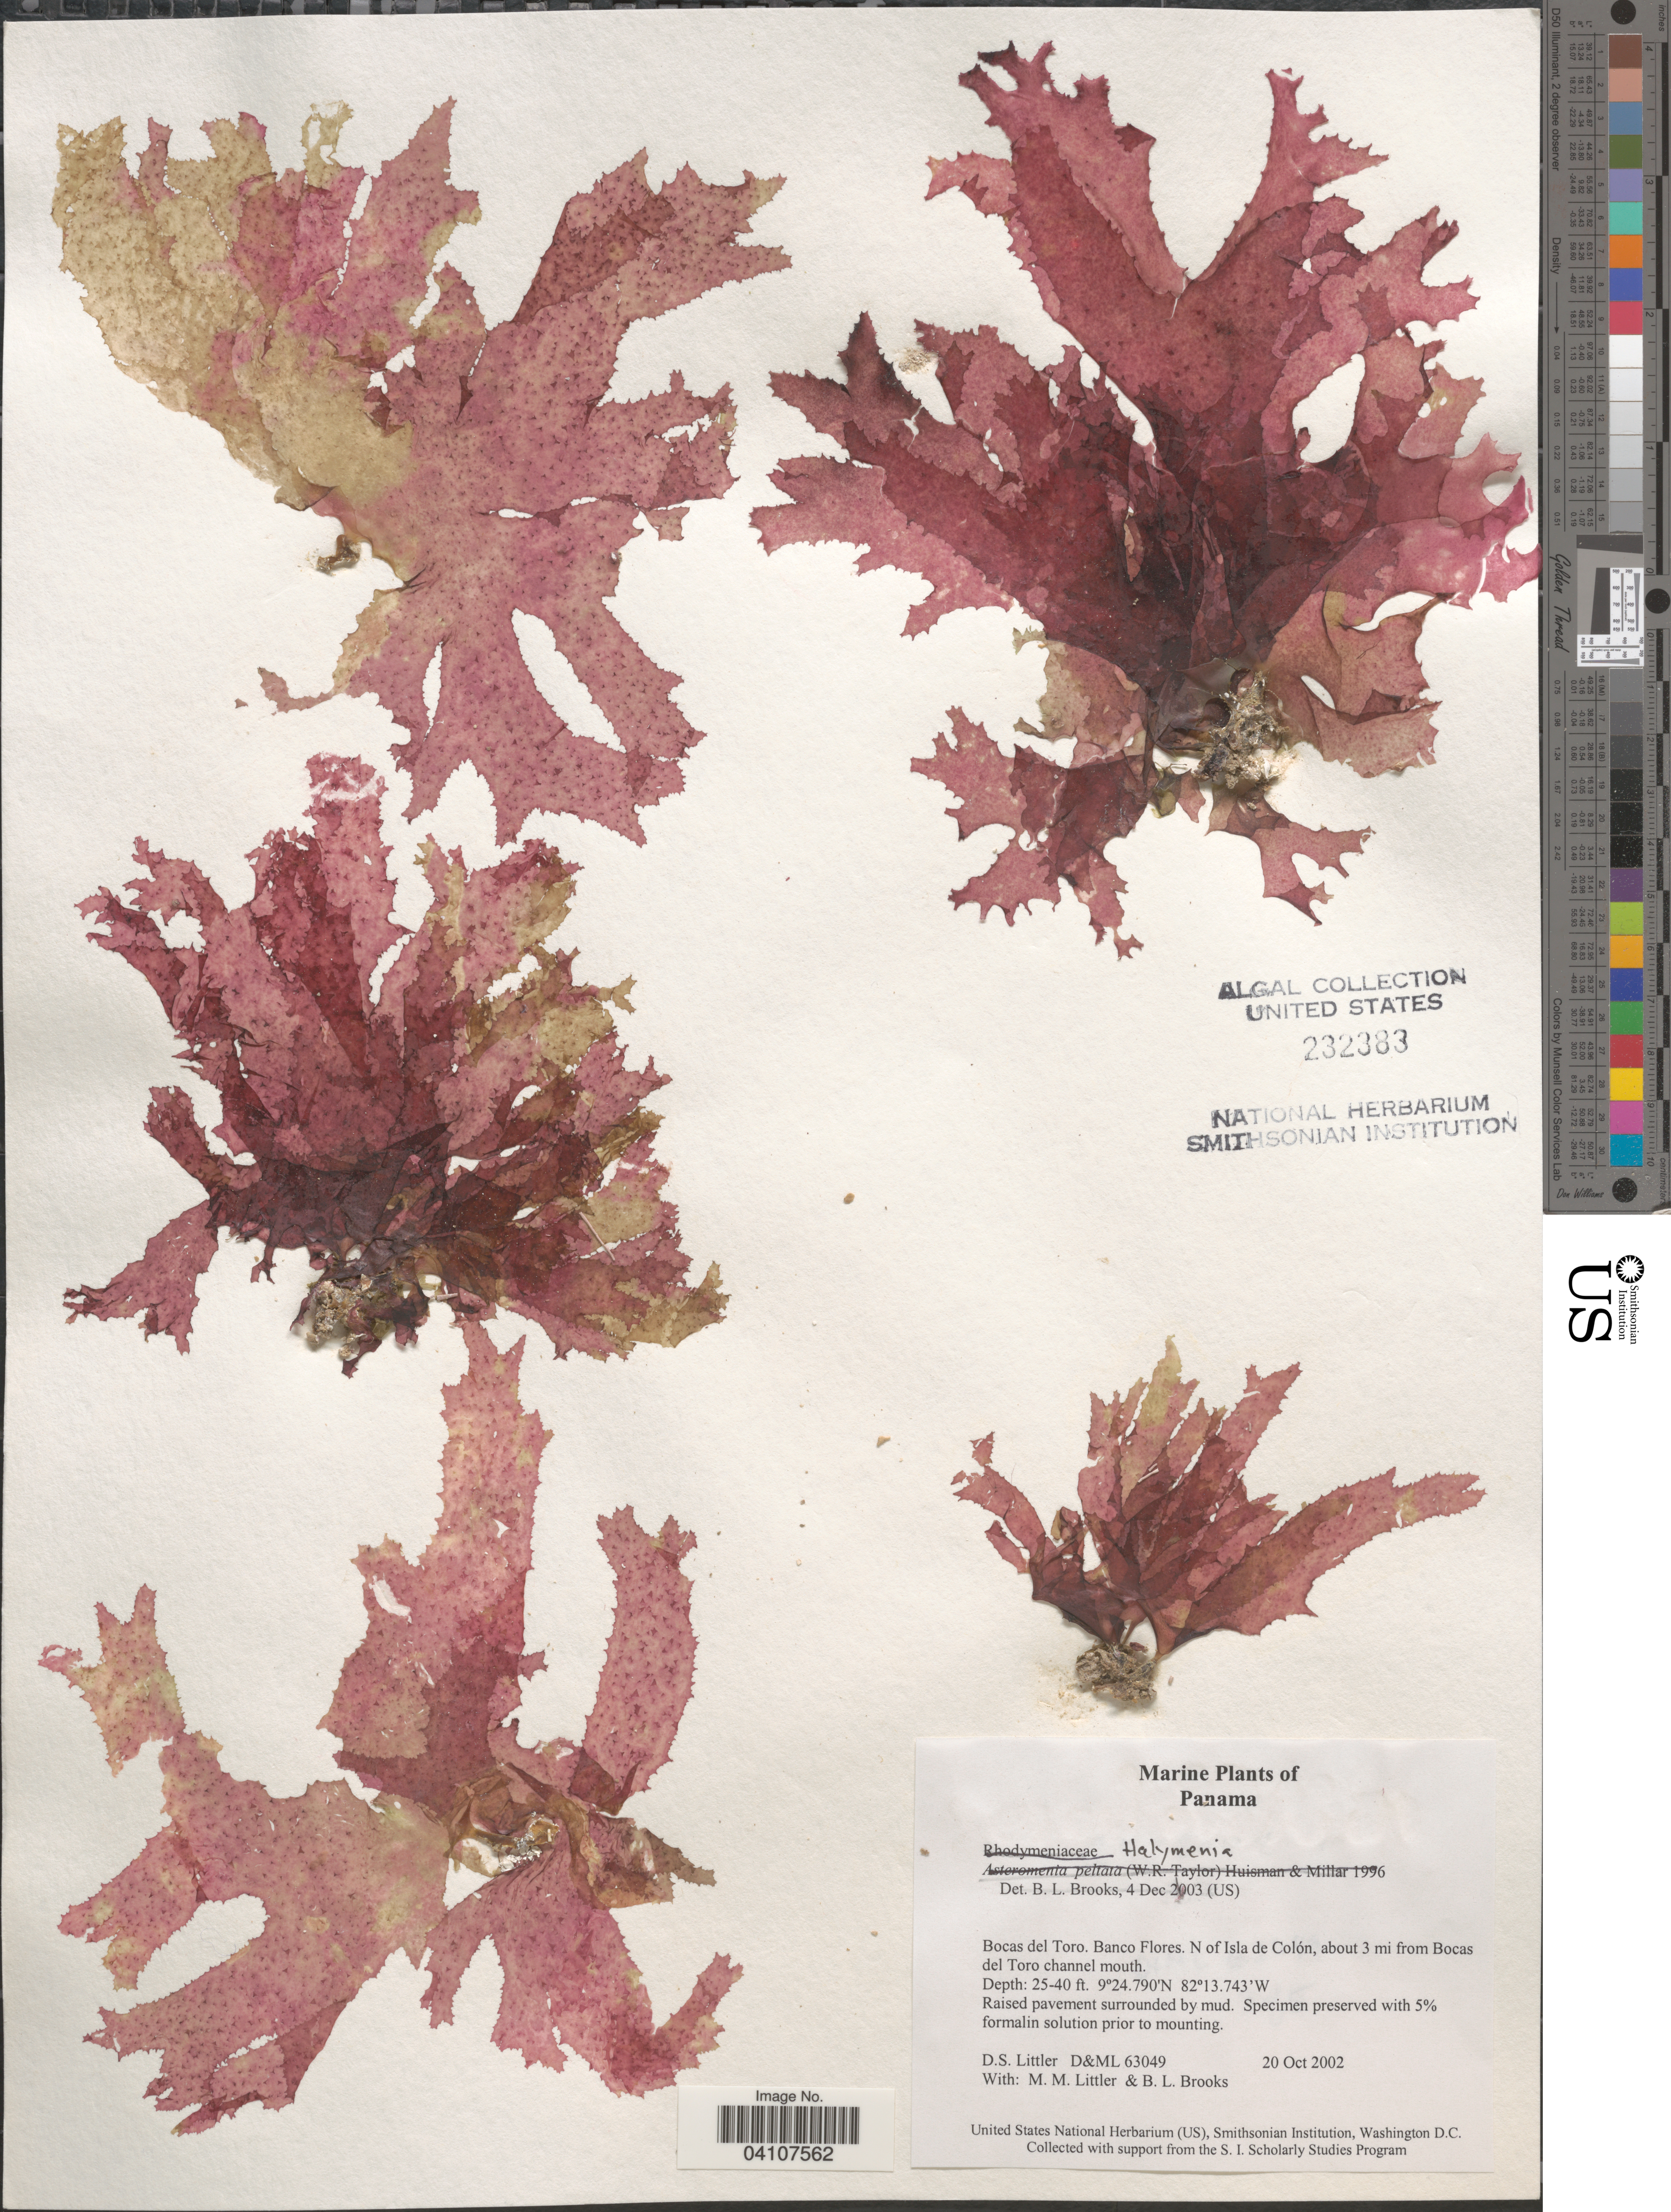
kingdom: Plantae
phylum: Rhodophyta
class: Florideophyceae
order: Halymeniales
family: Halymeniaceae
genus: Halymenia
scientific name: Halymenia sp.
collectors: D. S. Littler & B. Brooks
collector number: D&ML63049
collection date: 2002-10-20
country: Panama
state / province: Bocas del Toro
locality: Banco Flores. N of Isla de Colón, about 3 mi from Bocas del Toro channel mouth.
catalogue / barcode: US 232383